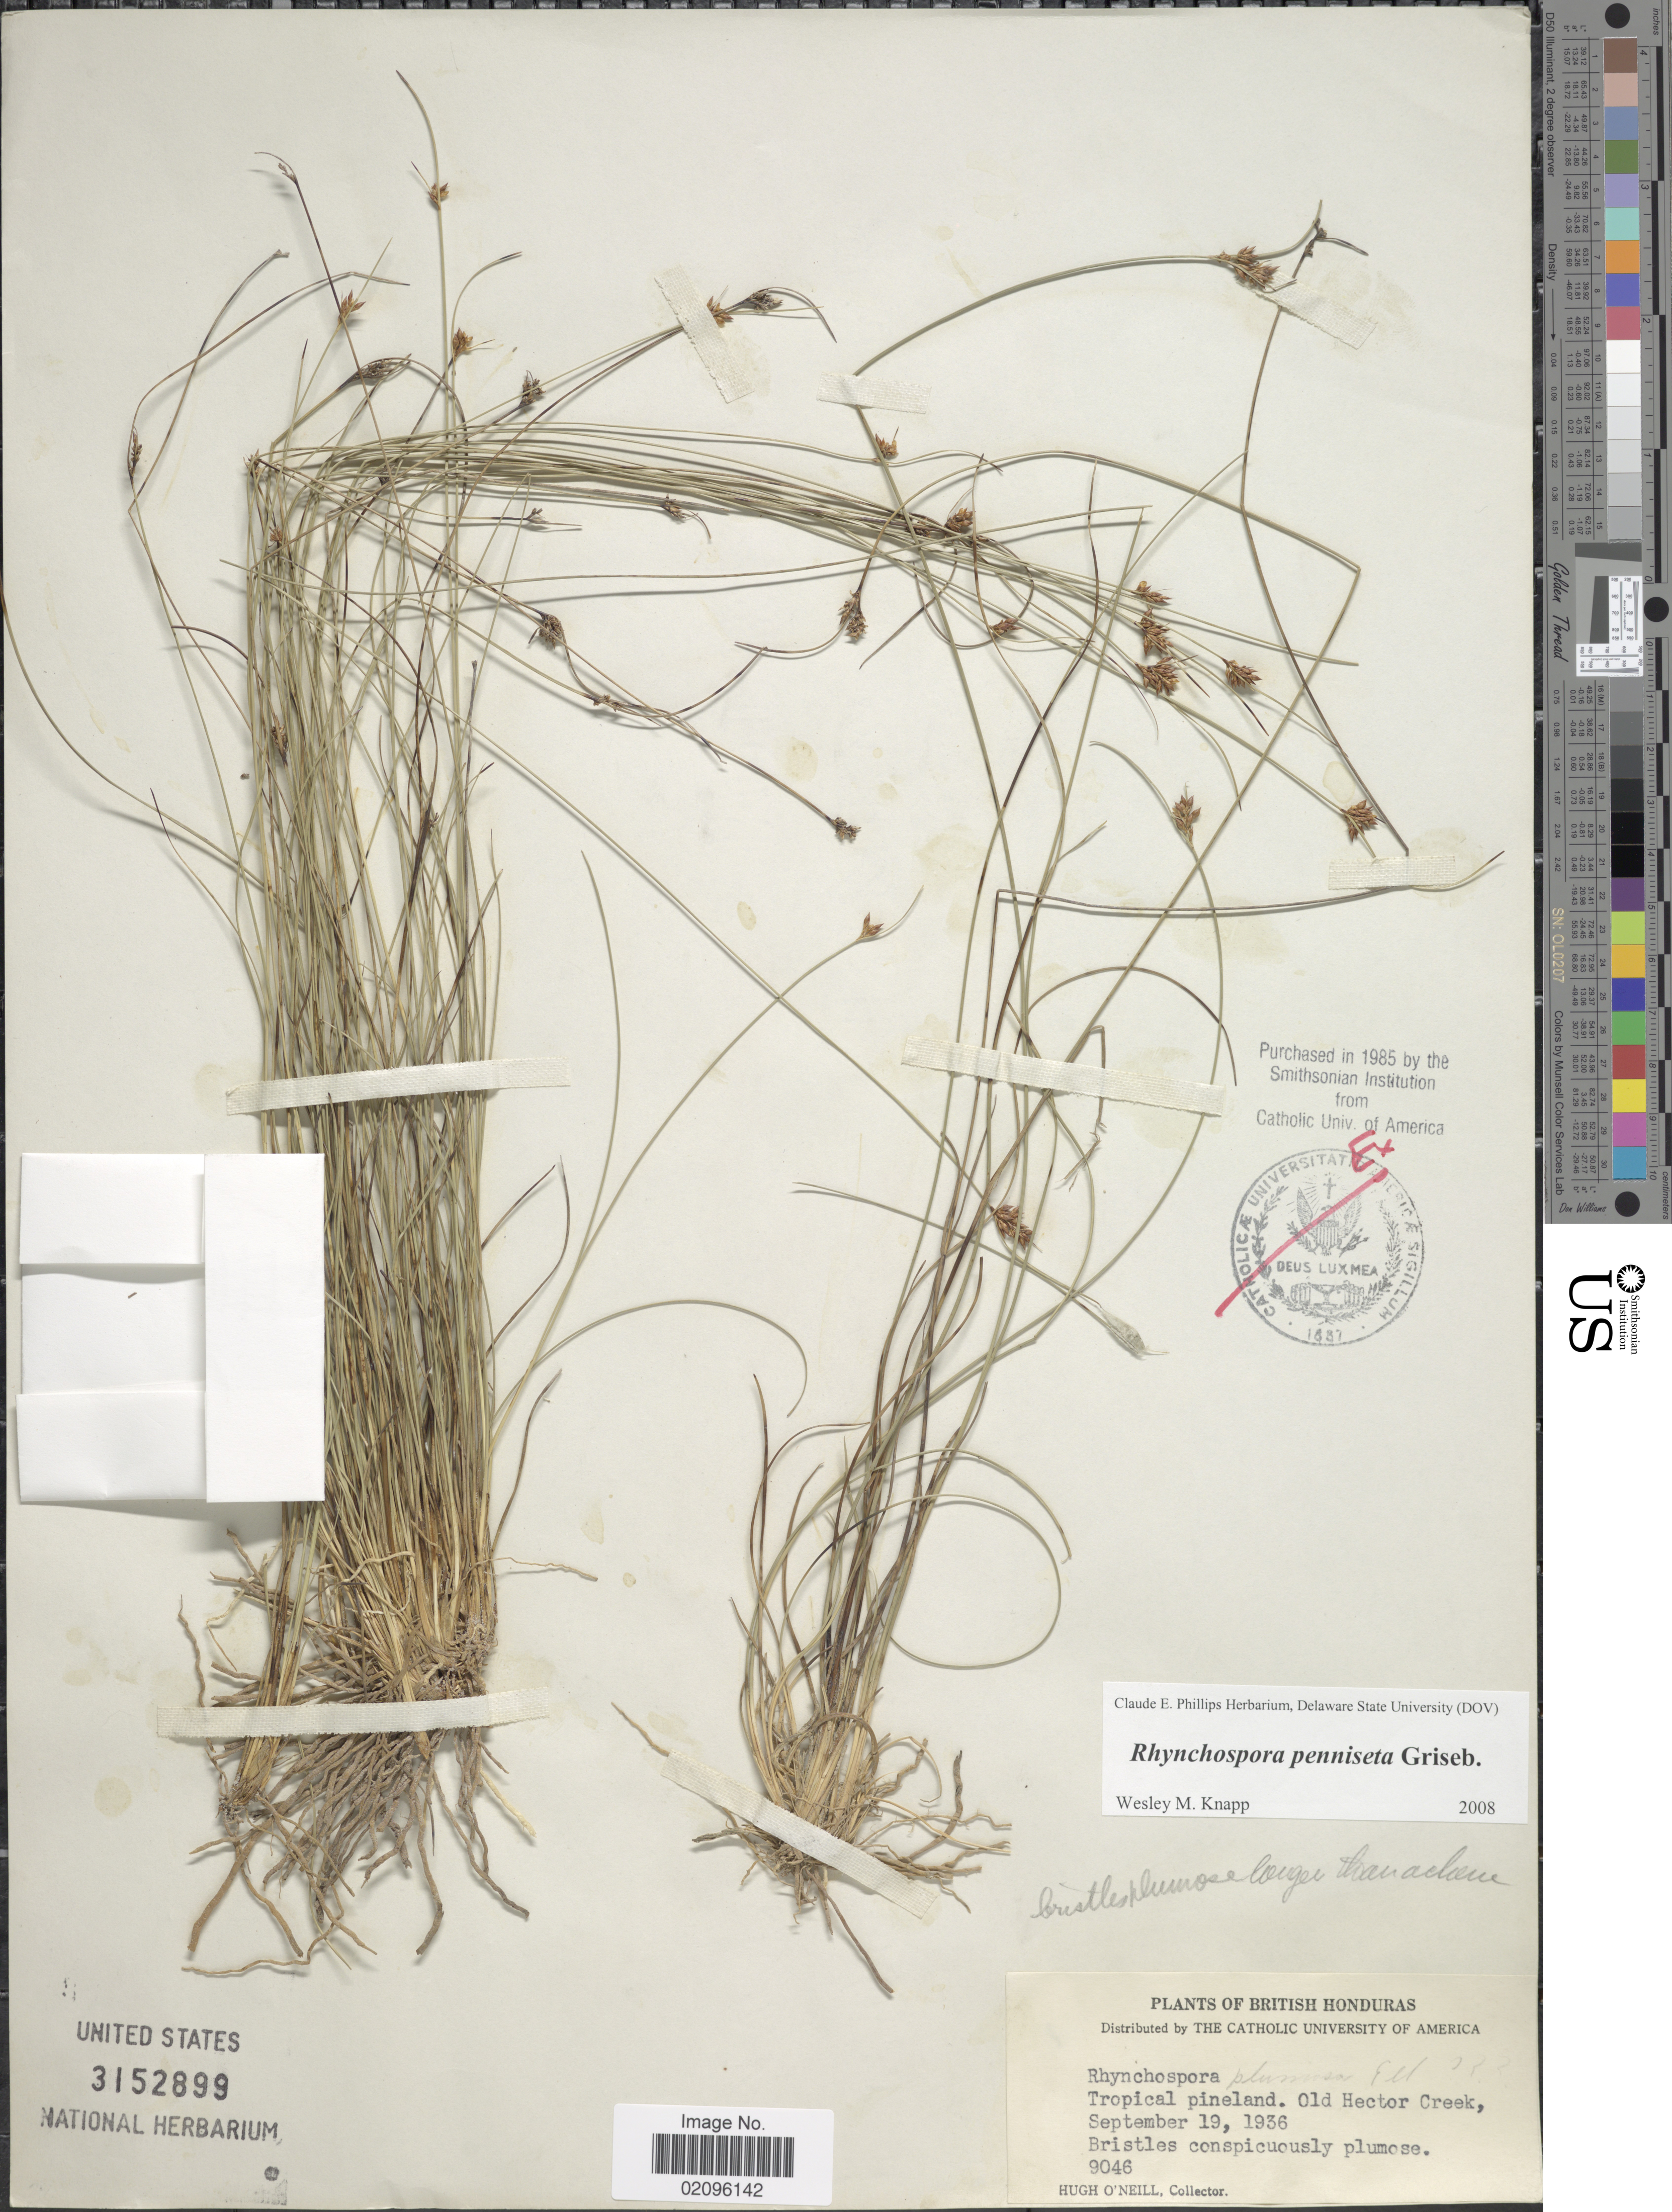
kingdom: Plantae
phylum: Tracheophyta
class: Liliopsida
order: Poales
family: Cyperaceae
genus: Rhynchospora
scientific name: Rhynchospora penniseta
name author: Griseb.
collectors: H. O'Neill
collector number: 9046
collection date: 1936-09-19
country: Belize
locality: British Honduras, Old Hector Creek.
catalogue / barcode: US 3152899